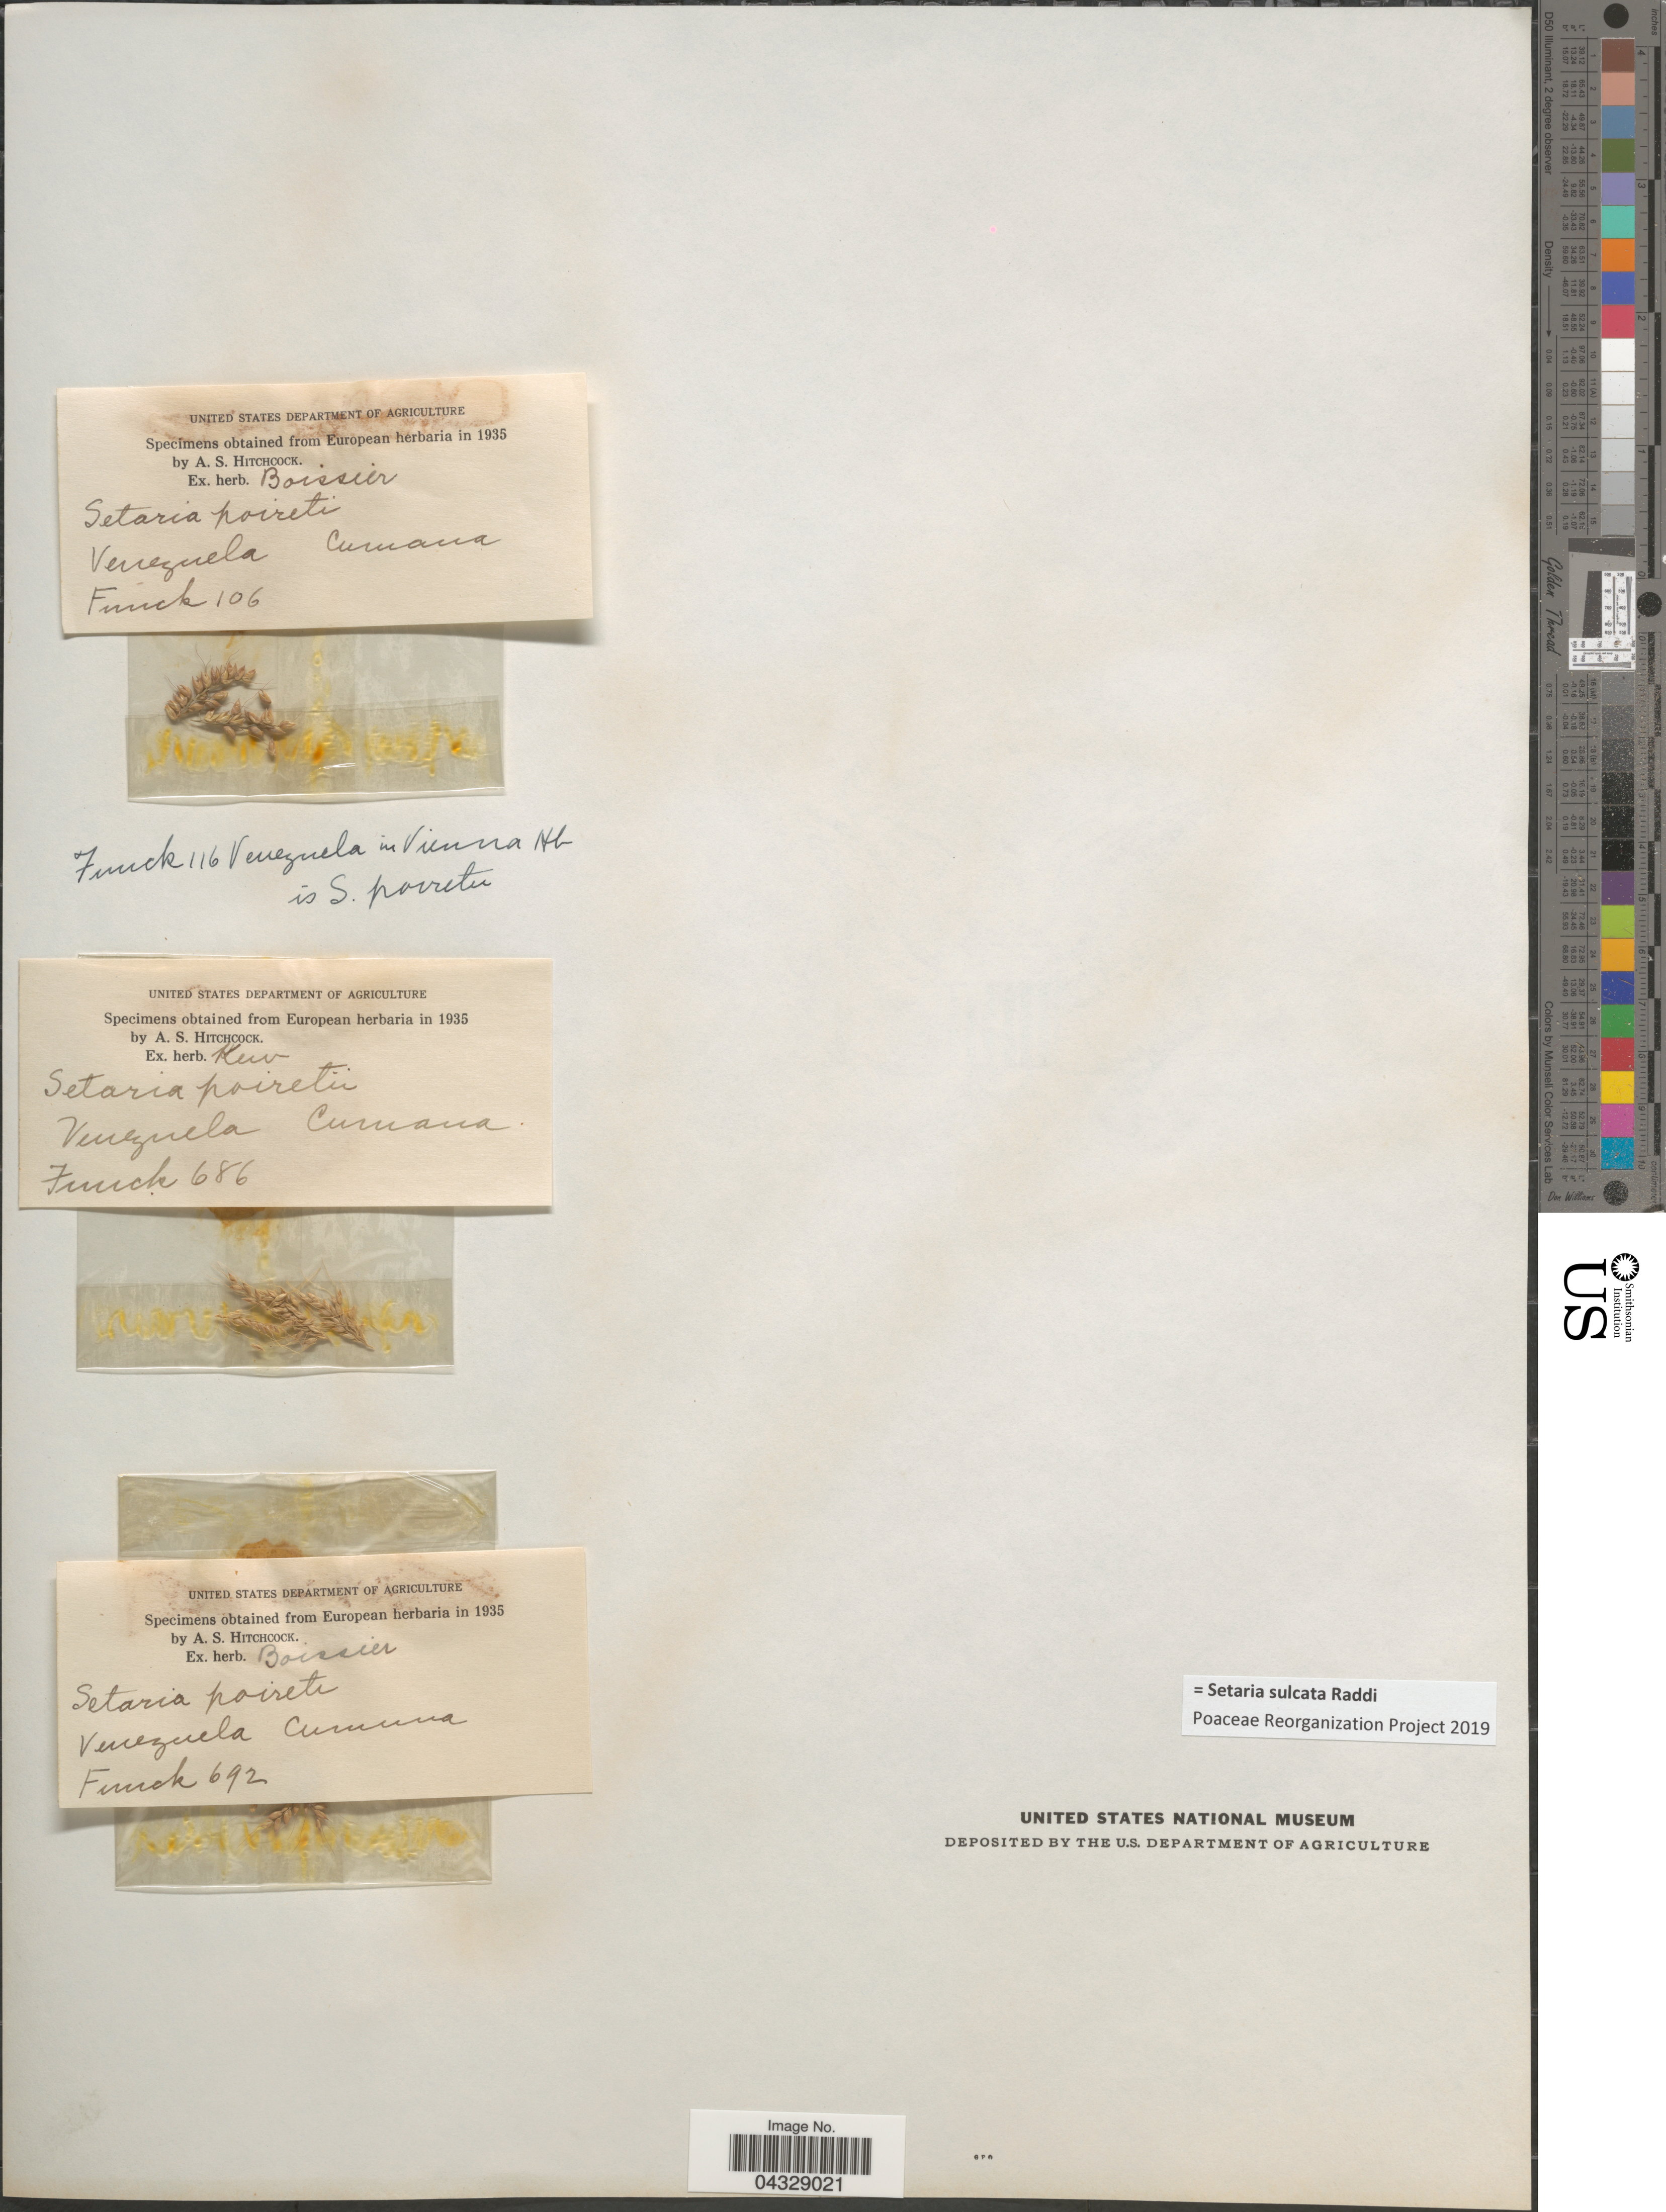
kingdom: Plantae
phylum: Tracheophyta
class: Liliopsida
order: Poales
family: Poaceae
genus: Setaria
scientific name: Setaria sulcata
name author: Raddi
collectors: -. Funck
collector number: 106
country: Venezuela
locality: Cumana.